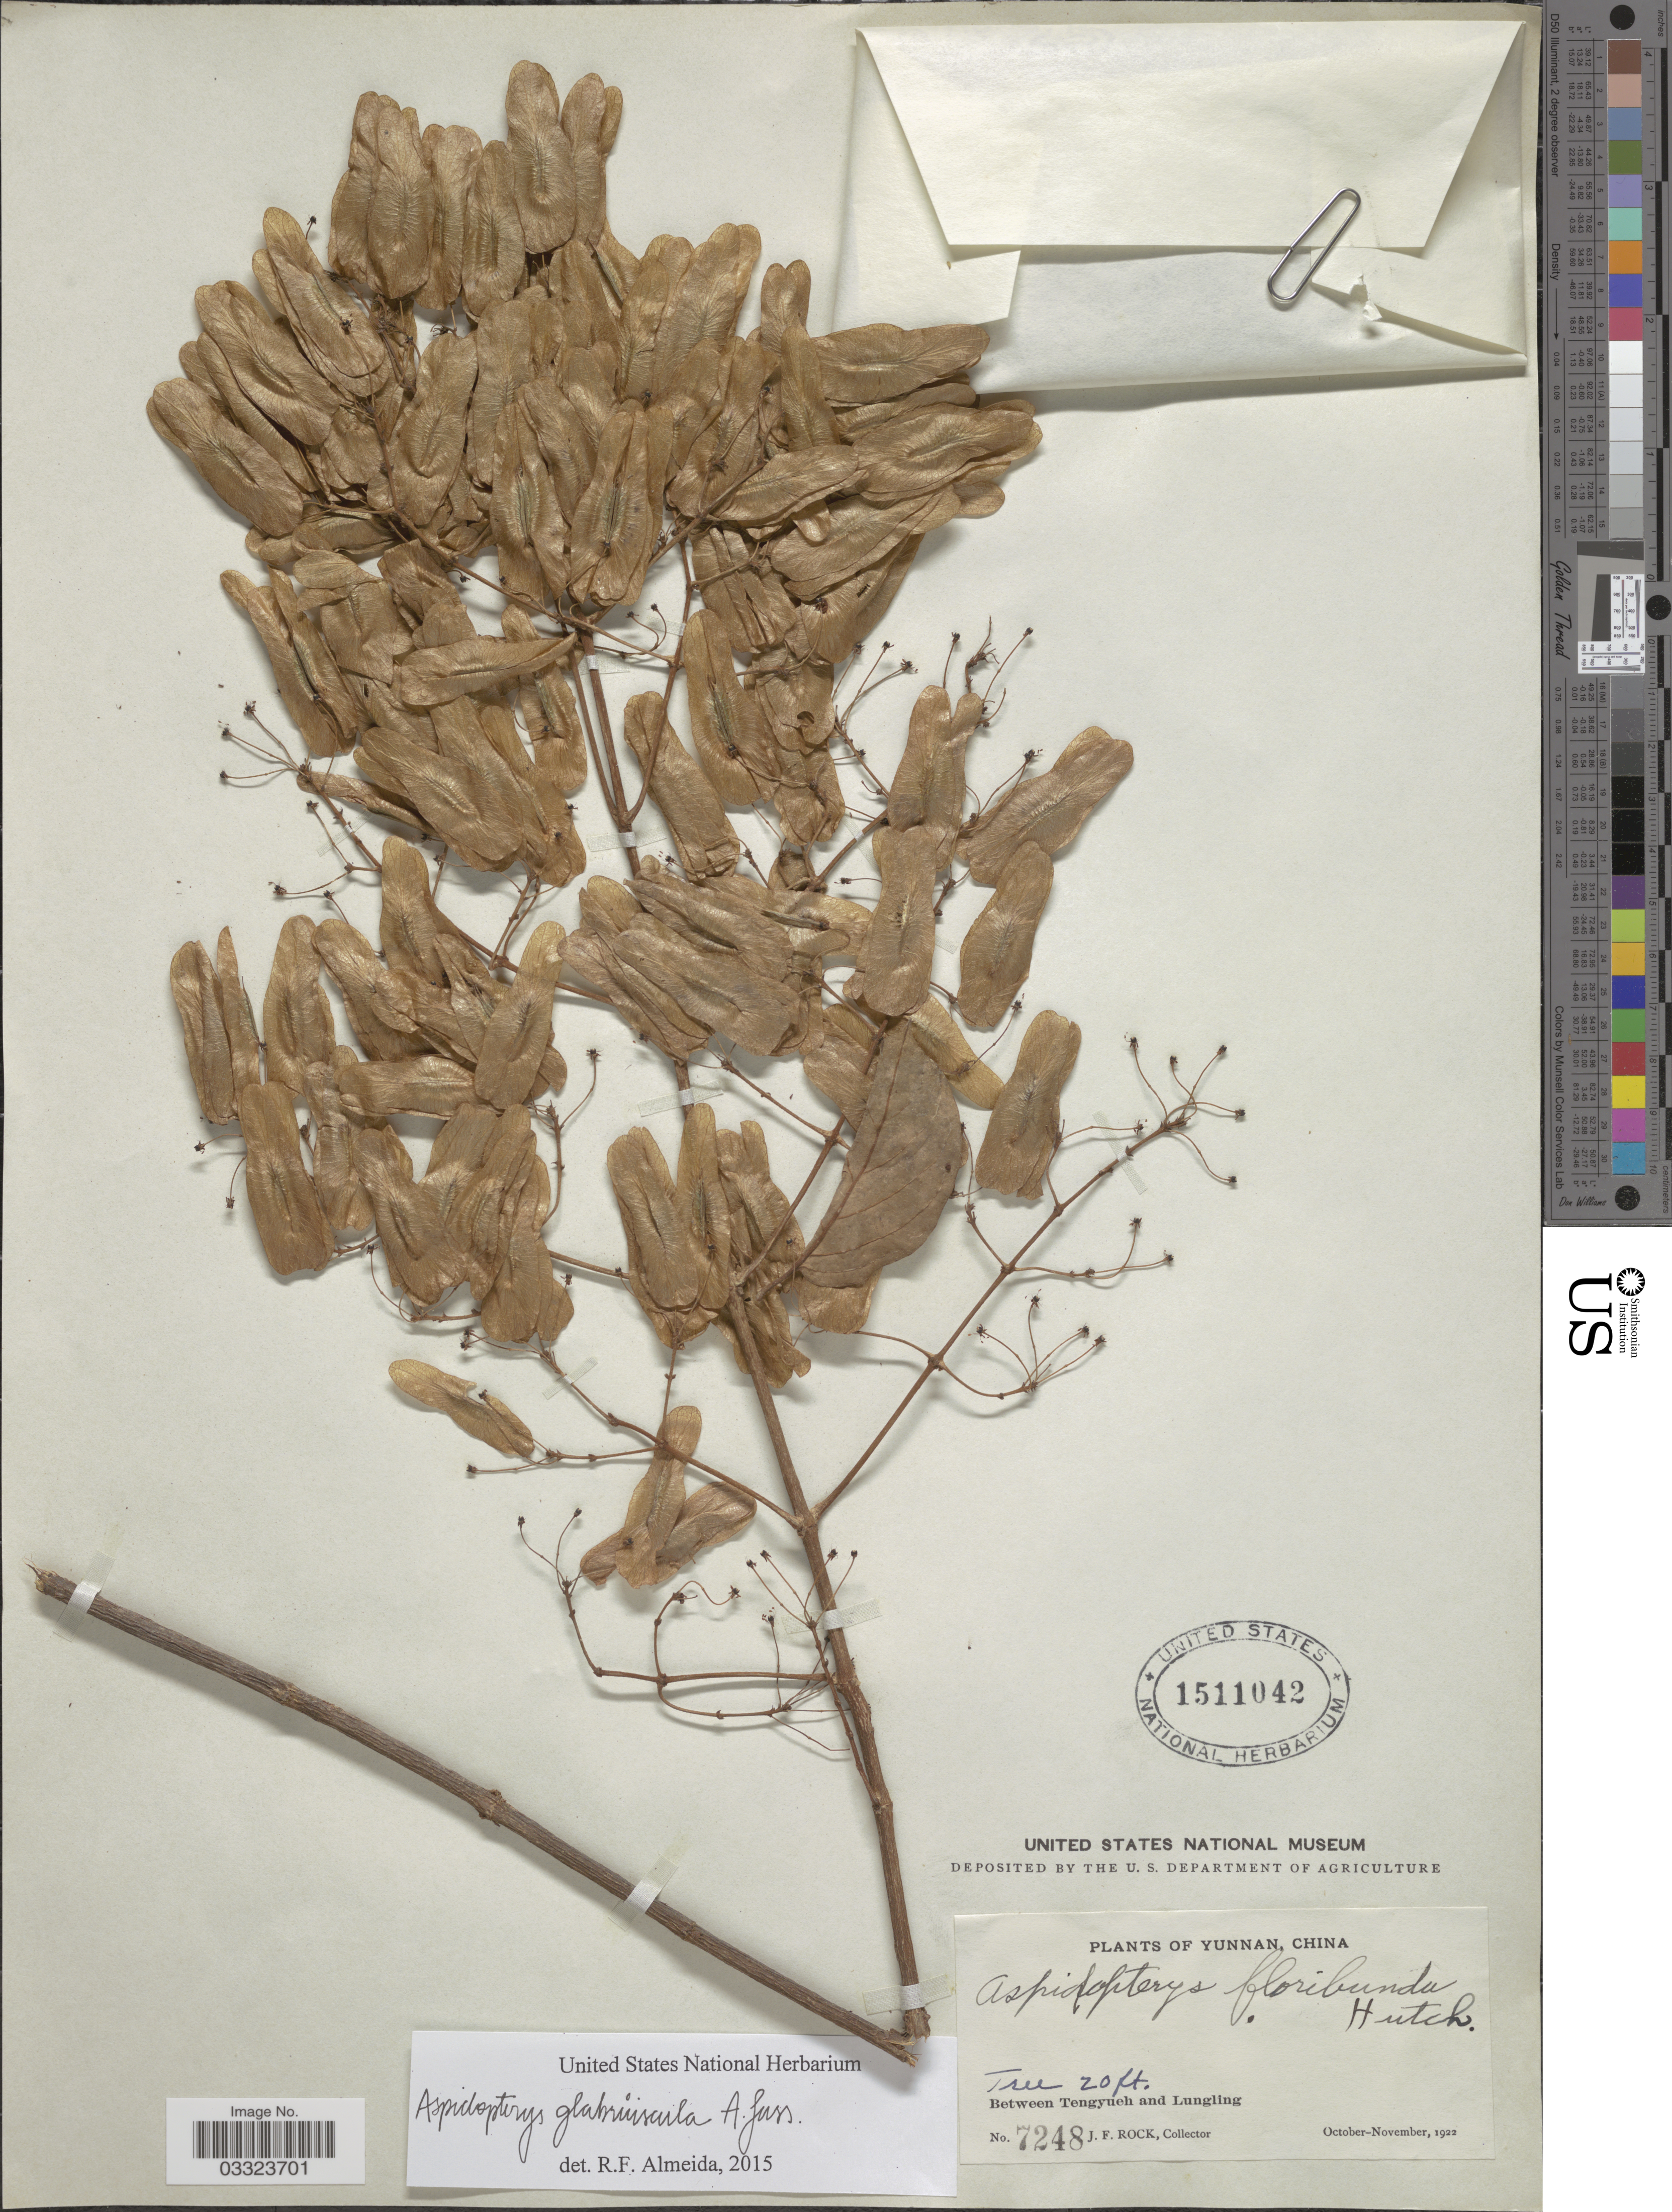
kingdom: Plantae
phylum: Tracheophyta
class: Magnoliopsida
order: Malpighiales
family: Malpighiaceae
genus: Aspidopterys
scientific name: Aspidopterys floribunda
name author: Hutch.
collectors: J. Rock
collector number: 7248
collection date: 1922-10/1922-11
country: China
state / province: Yunnan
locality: Between Tengyueh and Lungling.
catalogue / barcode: US 1511042